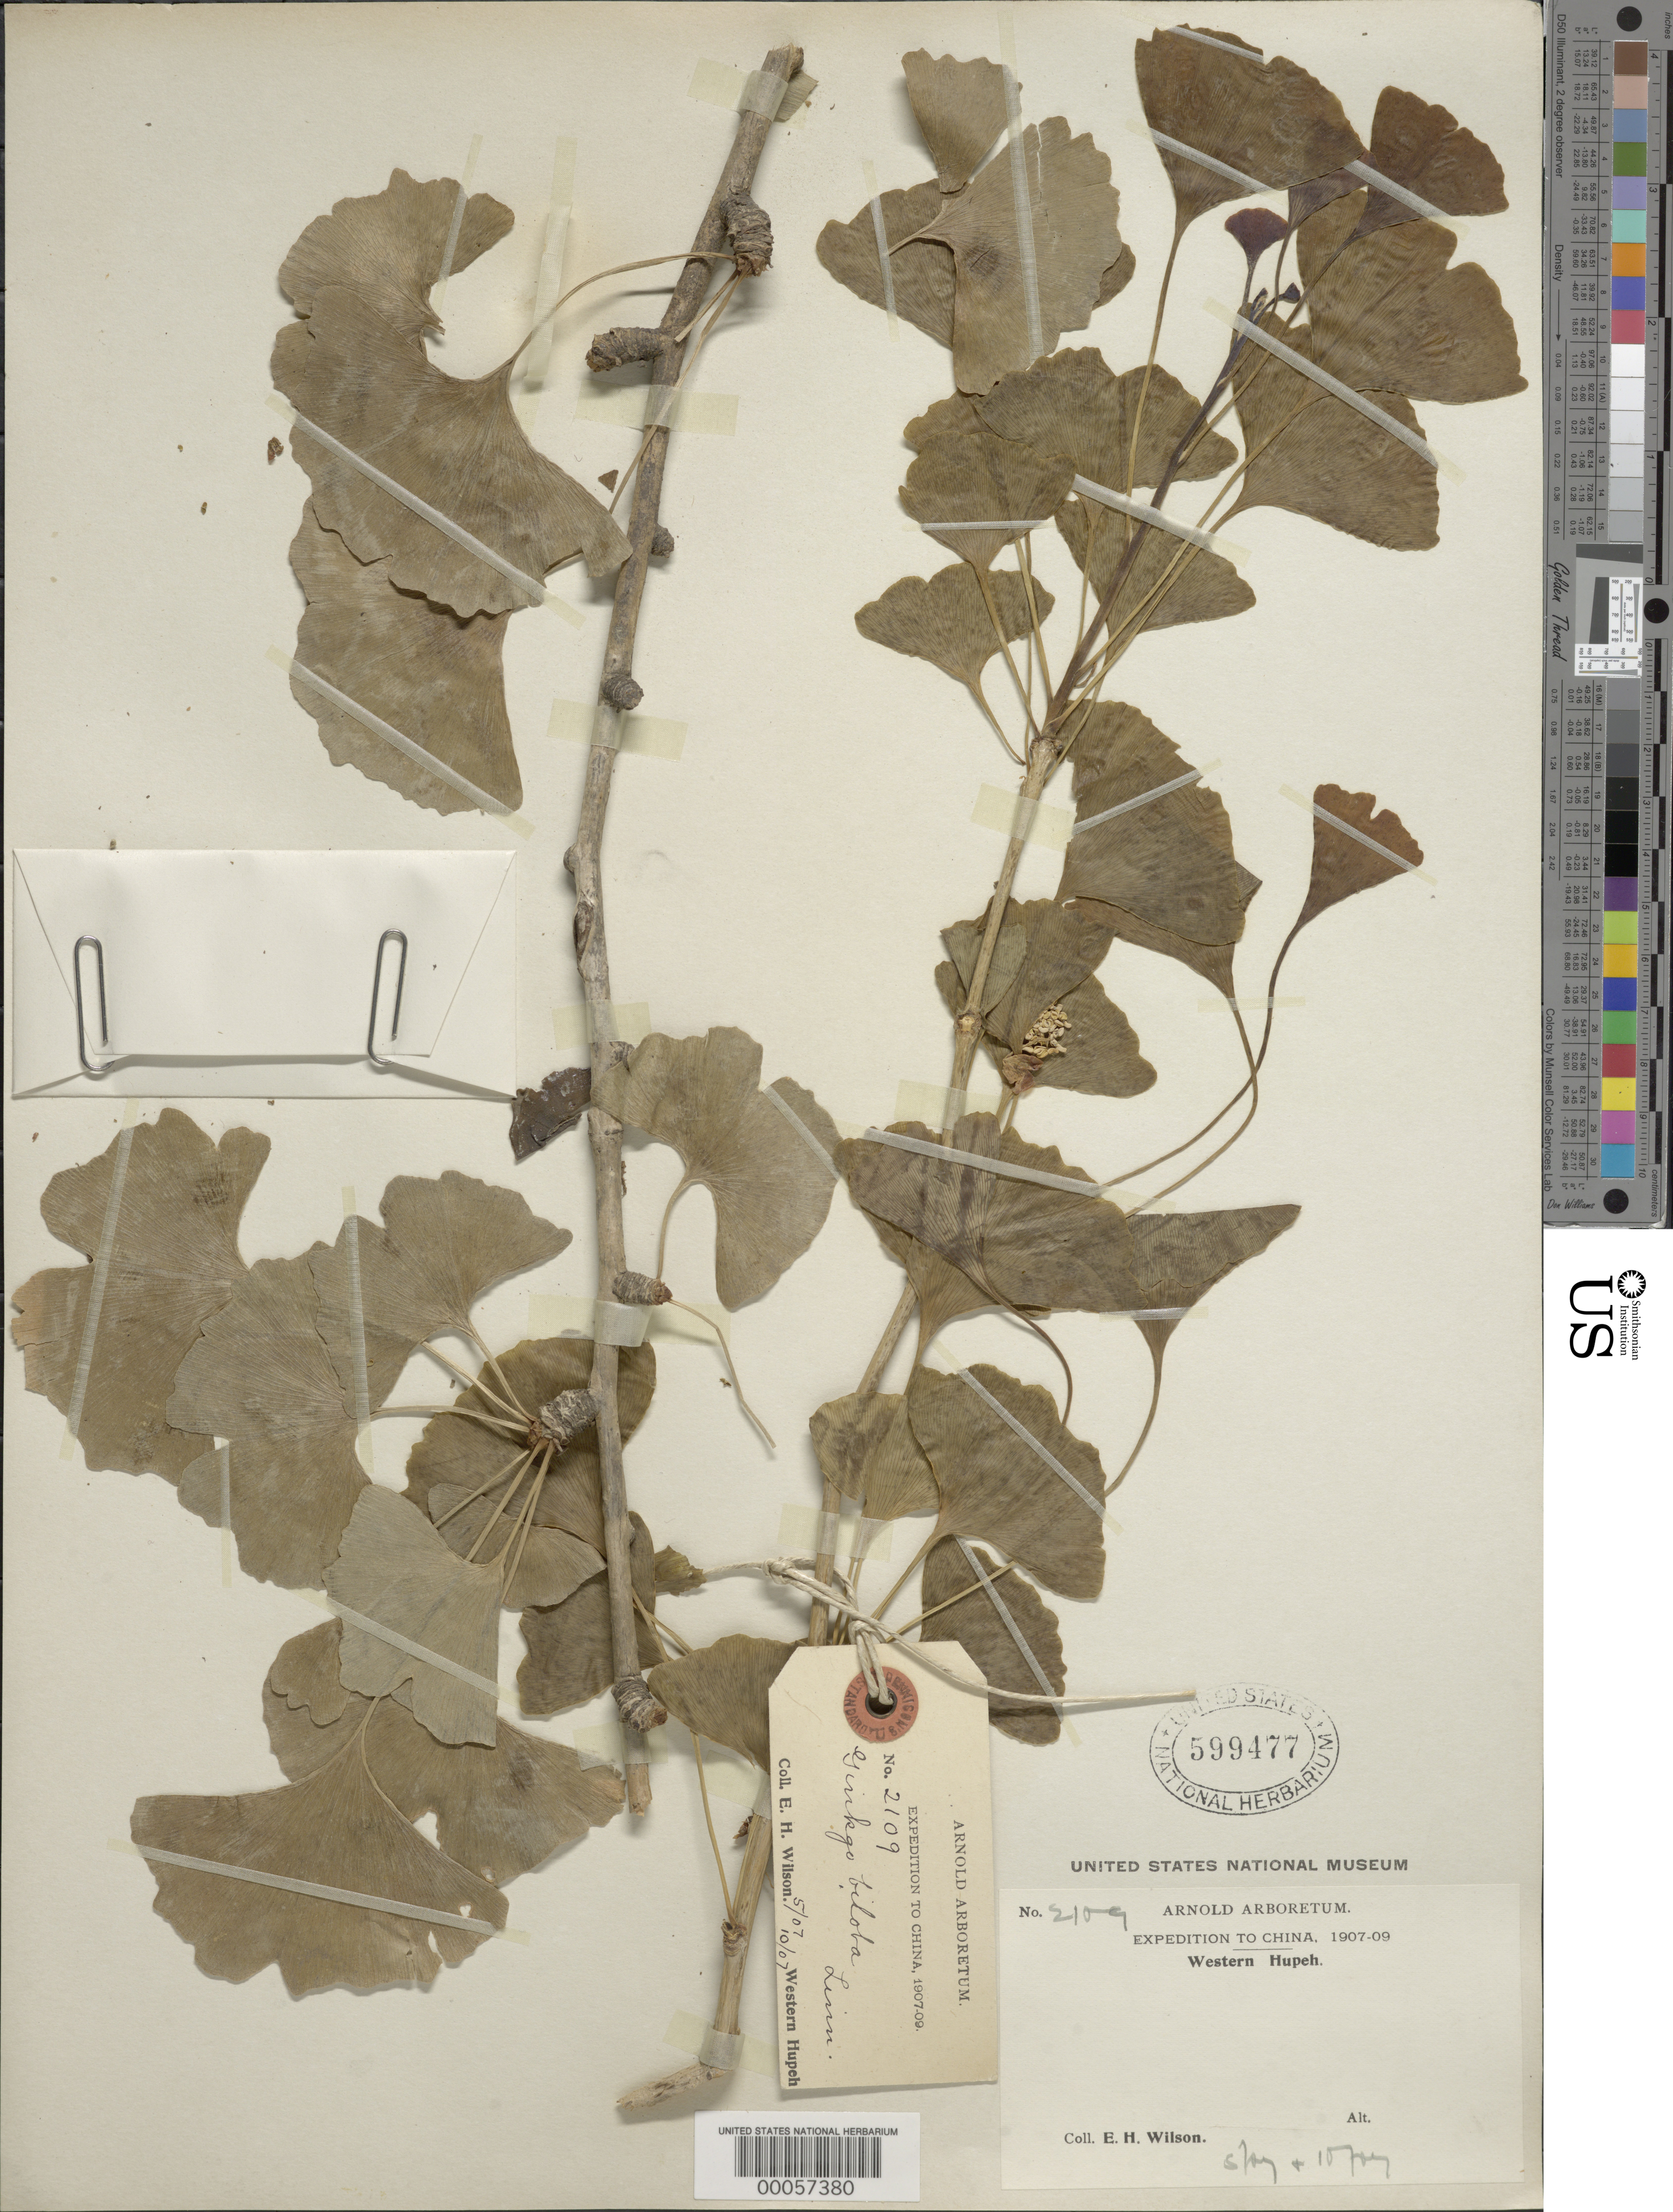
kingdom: Plantae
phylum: Tracheophyta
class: Ginkgoopsida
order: Ginkgoales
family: Ginkgoaceae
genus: Ginkgo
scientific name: Ginkgo biloba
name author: L.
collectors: E. H. Wilson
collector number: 2109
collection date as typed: May 1907 to -- Oct 1907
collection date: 1907-05/1907-10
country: China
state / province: Hubei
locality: Western hupeh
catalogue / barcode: US 599477